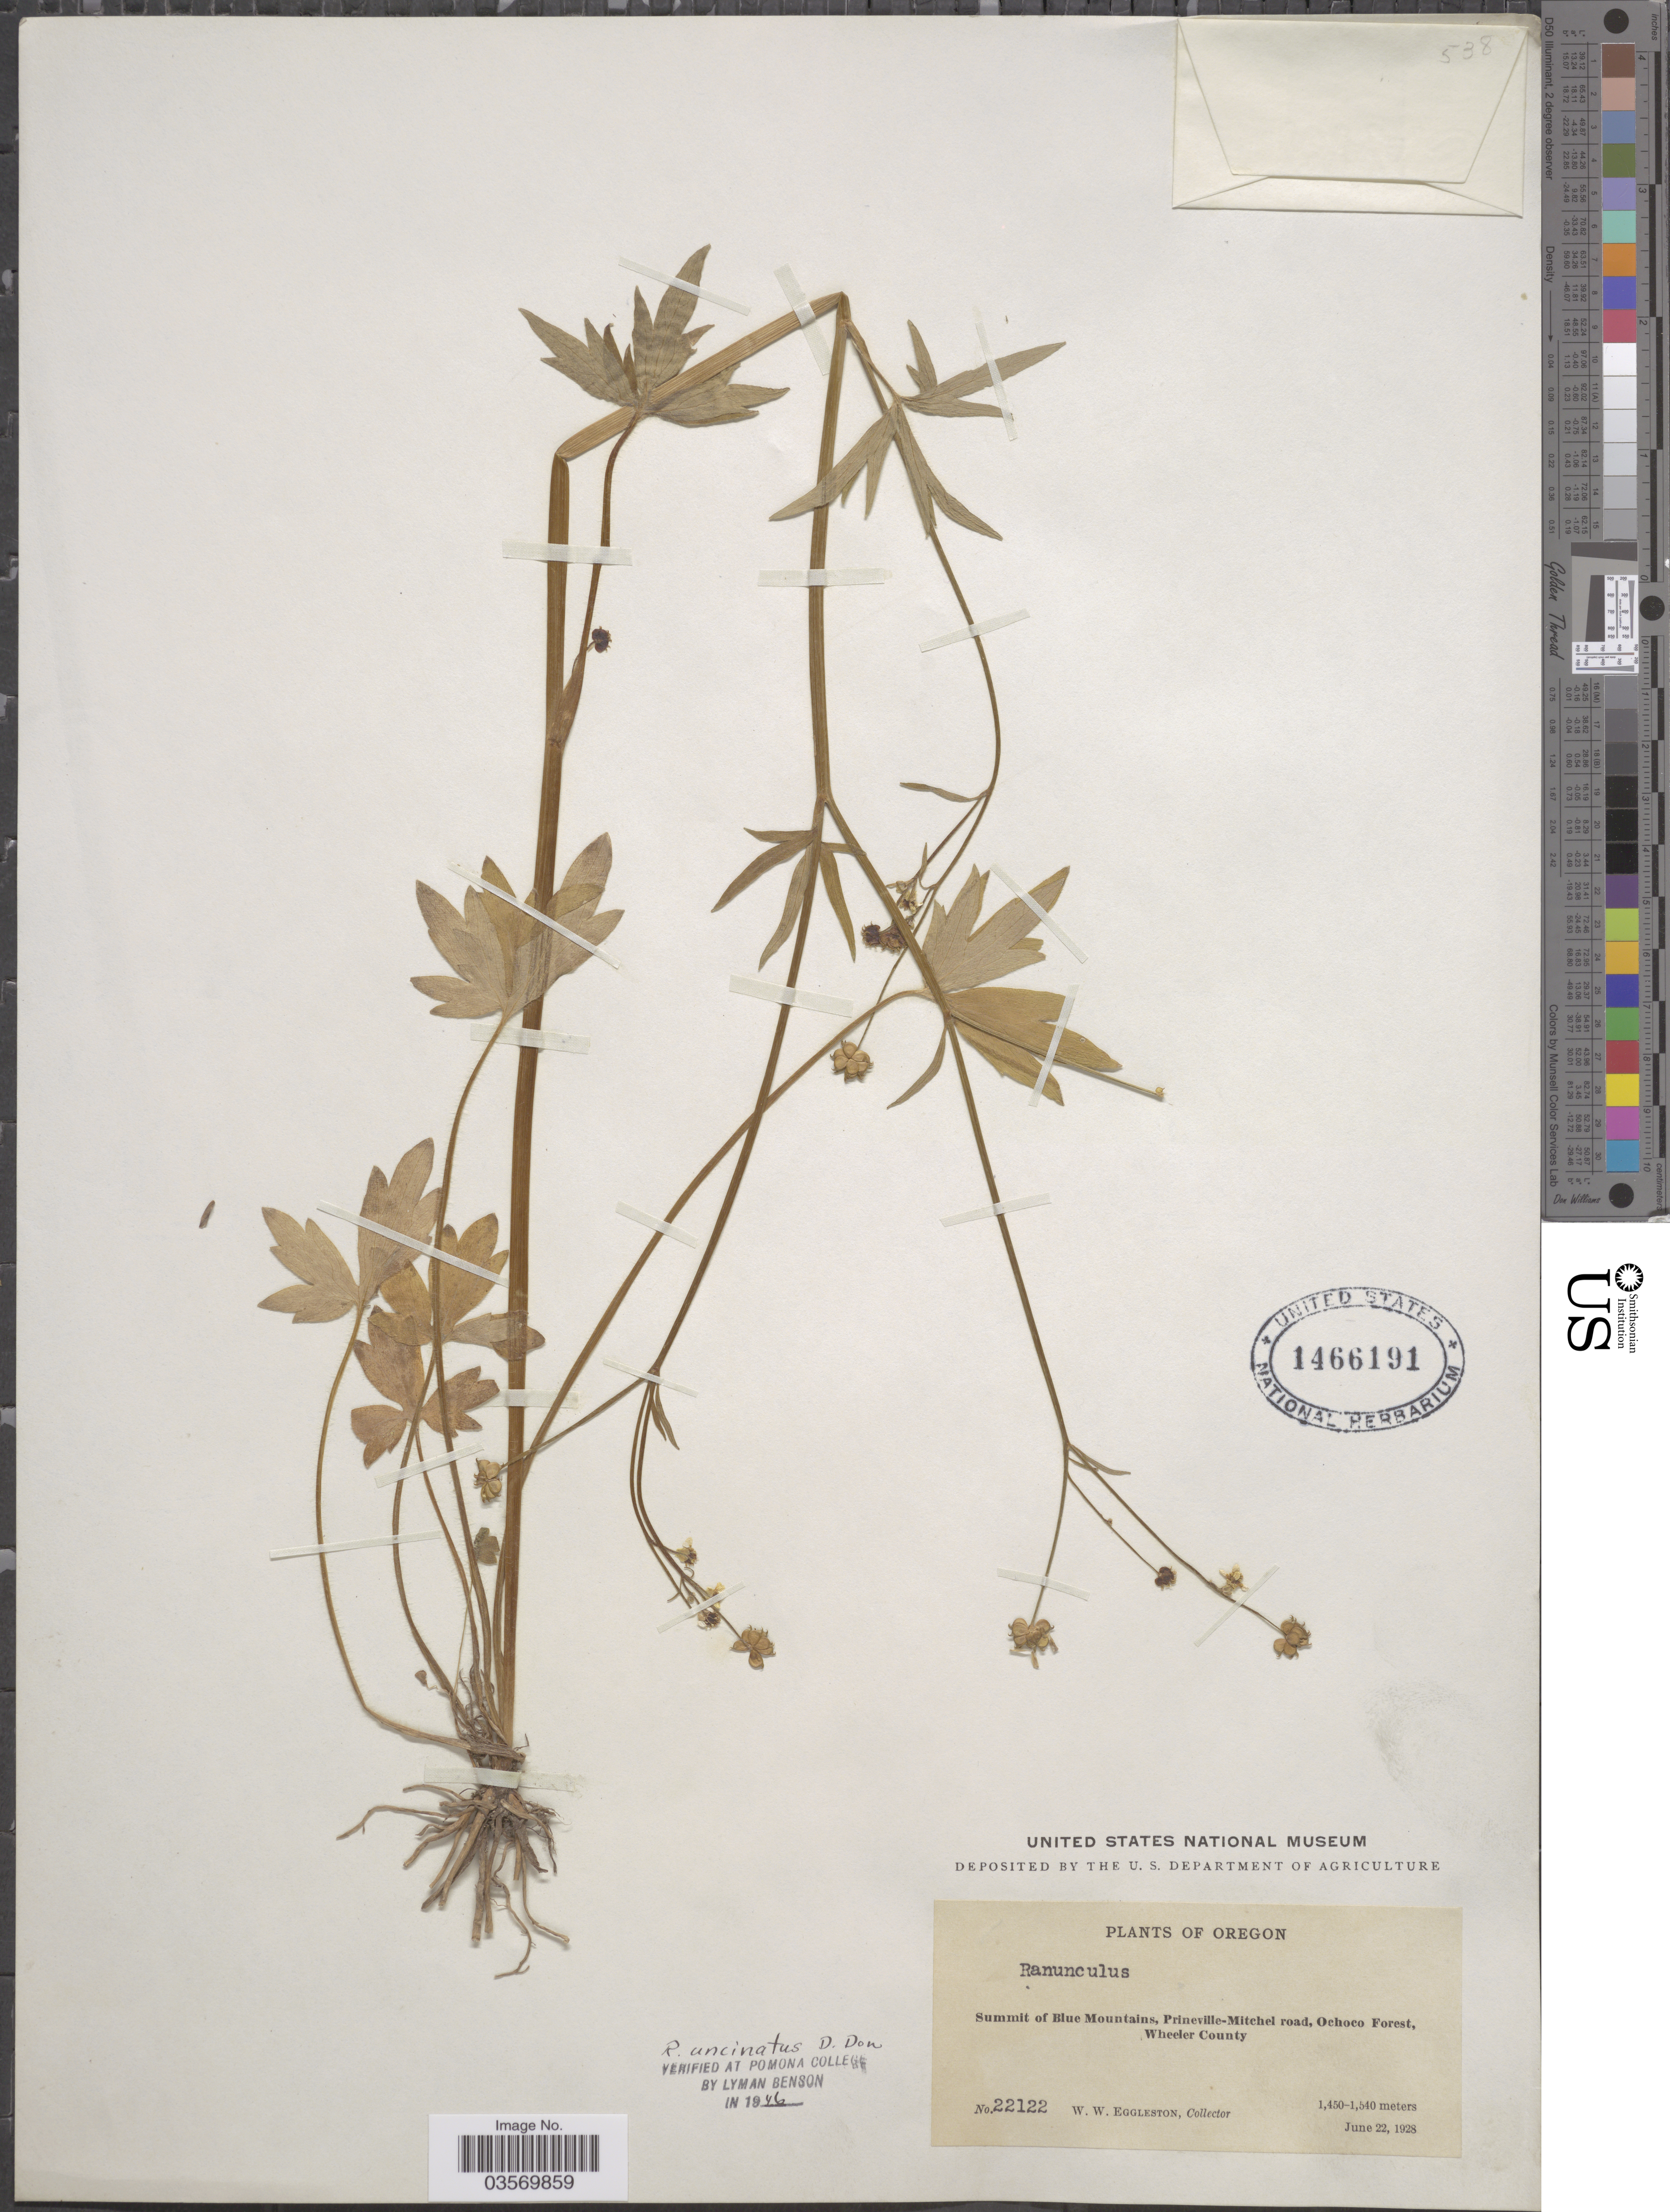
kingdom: Plantae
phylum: Tracheophyta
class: Magnoliopsida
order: Ranunculales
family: Ranunculaceae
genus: Ranunculus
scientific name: Ranunculus uncinatus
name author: D. Don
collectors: W. W. Eggleston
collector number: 22122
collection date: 1928-06-22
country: United States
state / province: Oregon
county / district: Wheeler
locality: Summit of Blue Mountains, Prineville-Mitchel road, Ochoco Forest, Wheeler County.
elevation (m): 1450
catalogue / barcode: US 1466191